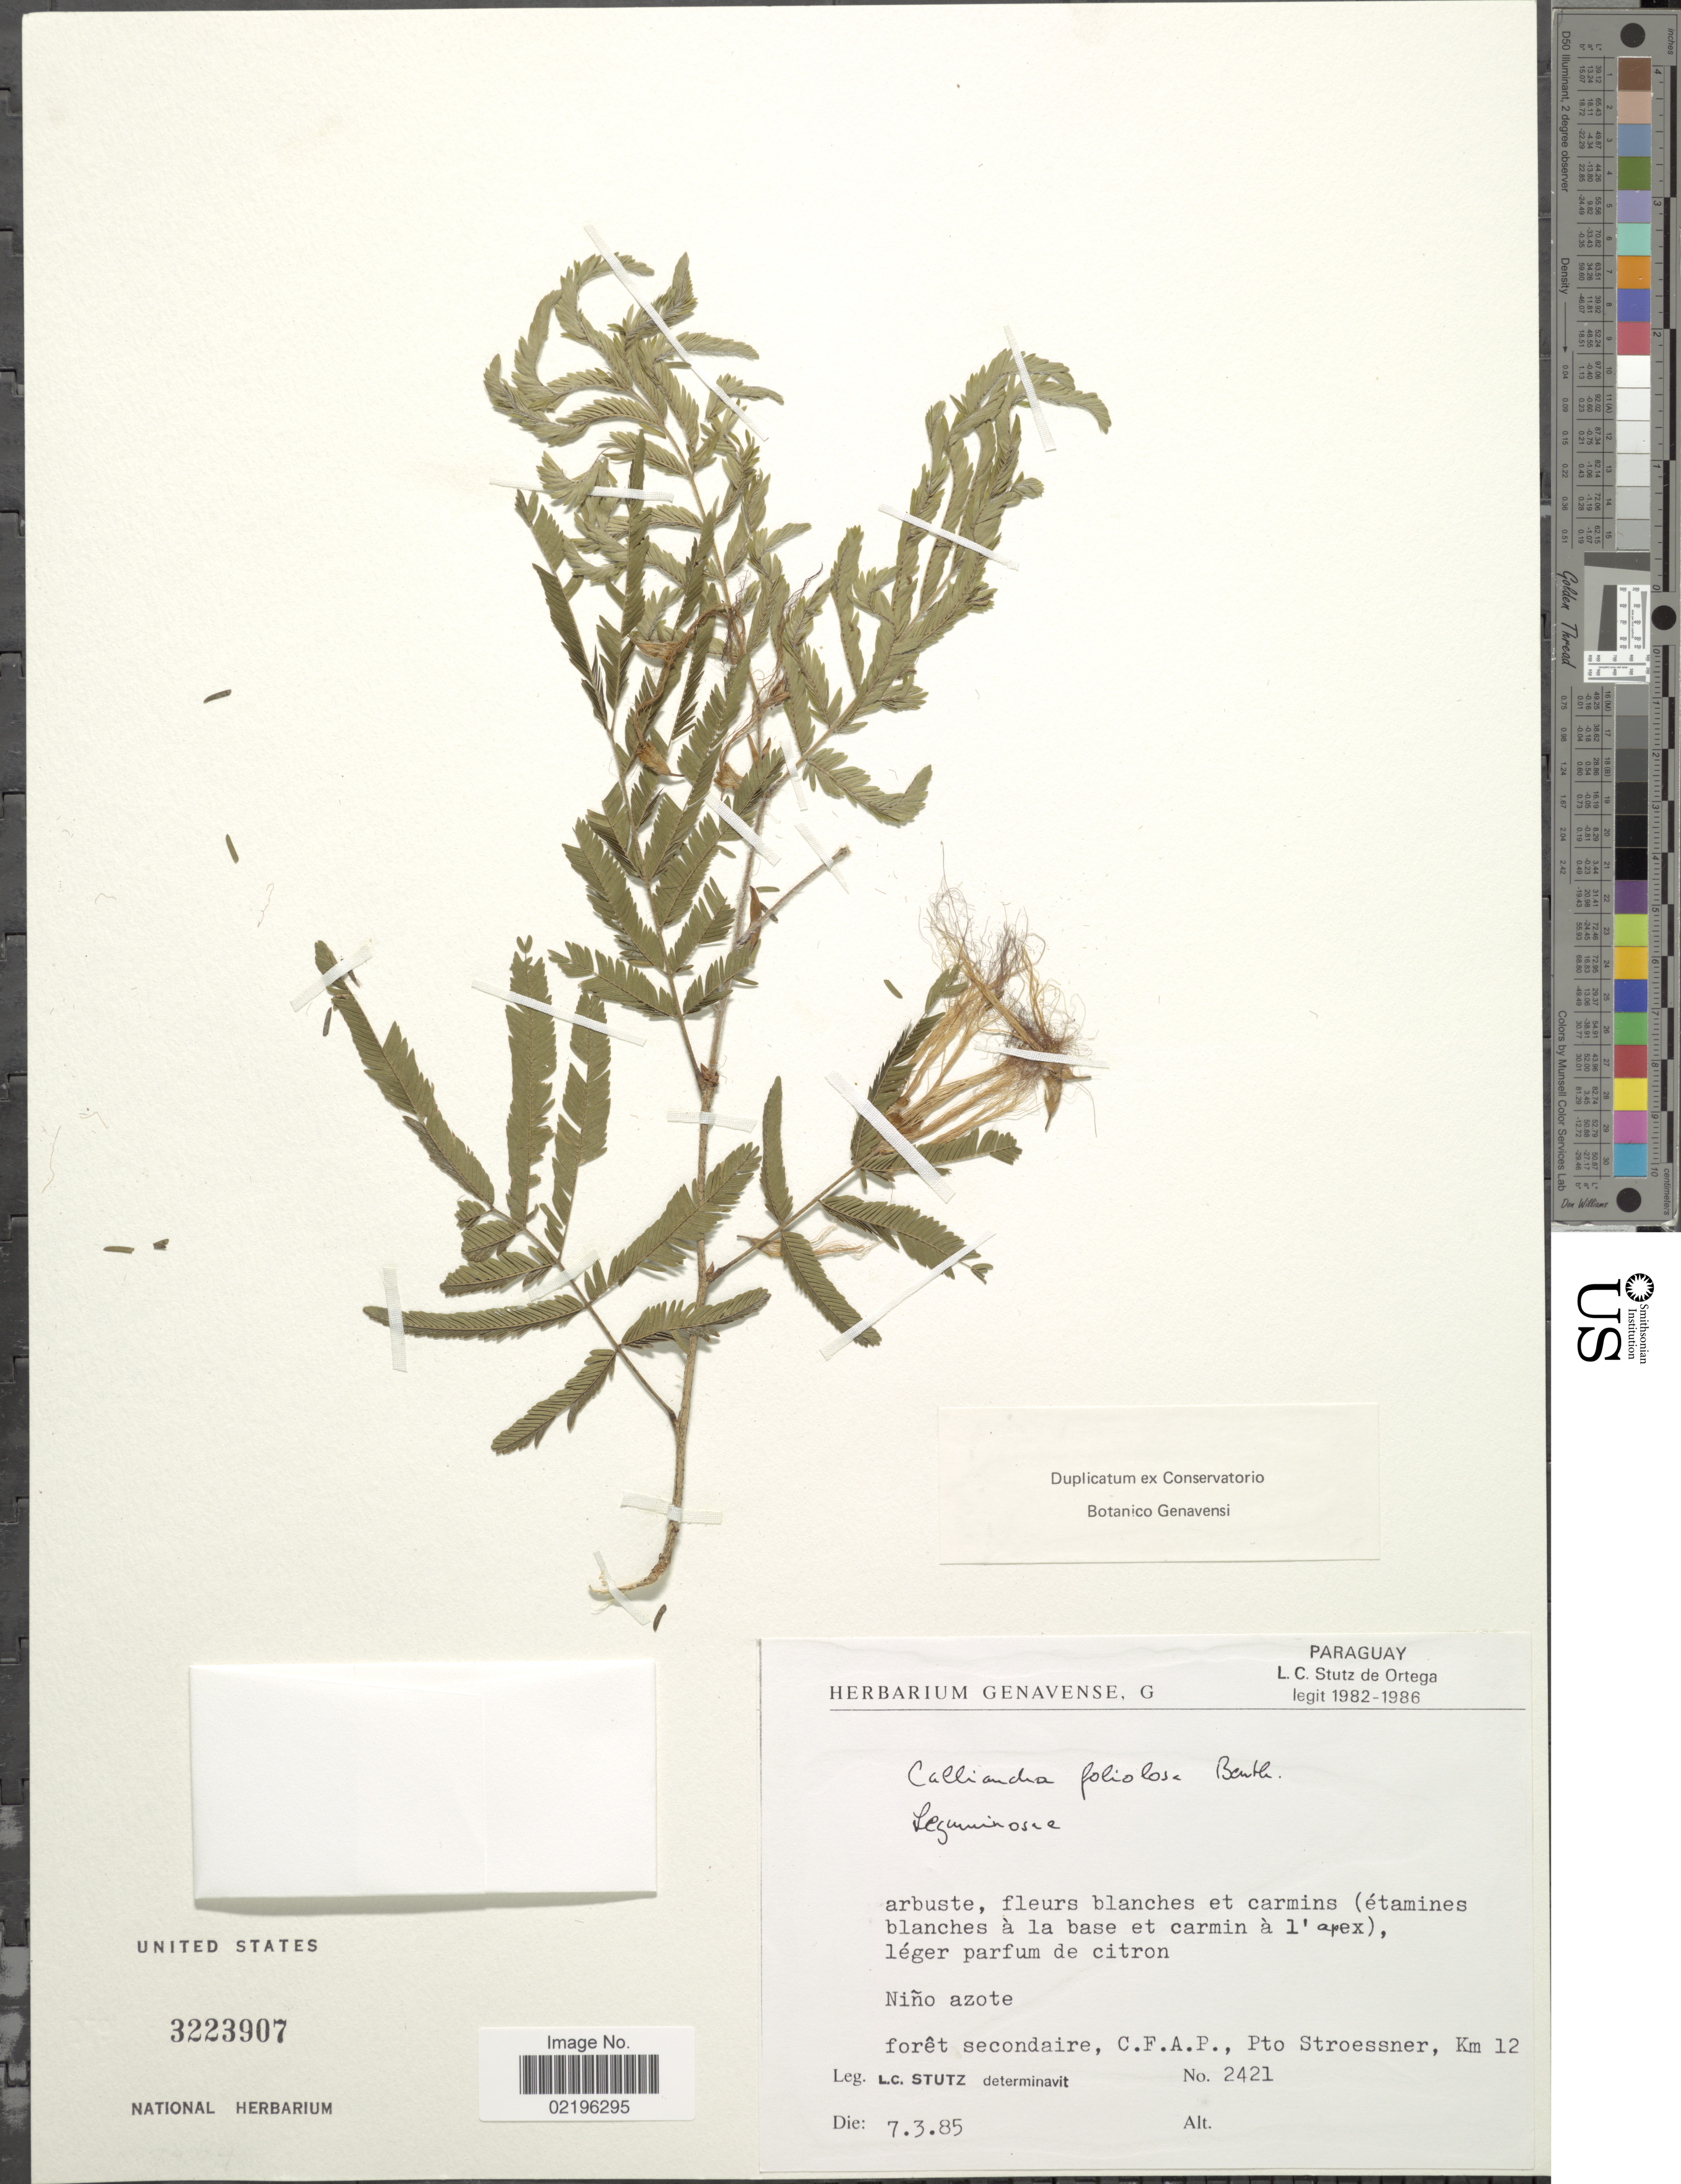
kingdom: Plantae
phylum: Tracheophyta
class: Magnoliopsida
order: Fabales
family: Fabaceae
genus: Calliandra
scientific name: Calliandra foliolosa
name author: Benth.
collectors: L. C. Stutz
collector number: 2421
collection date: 1985-03-07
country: Paraguay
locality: Foret secondaire, C. F. A. P., Pto Stroessner, Km 12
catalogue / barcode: US 3223907